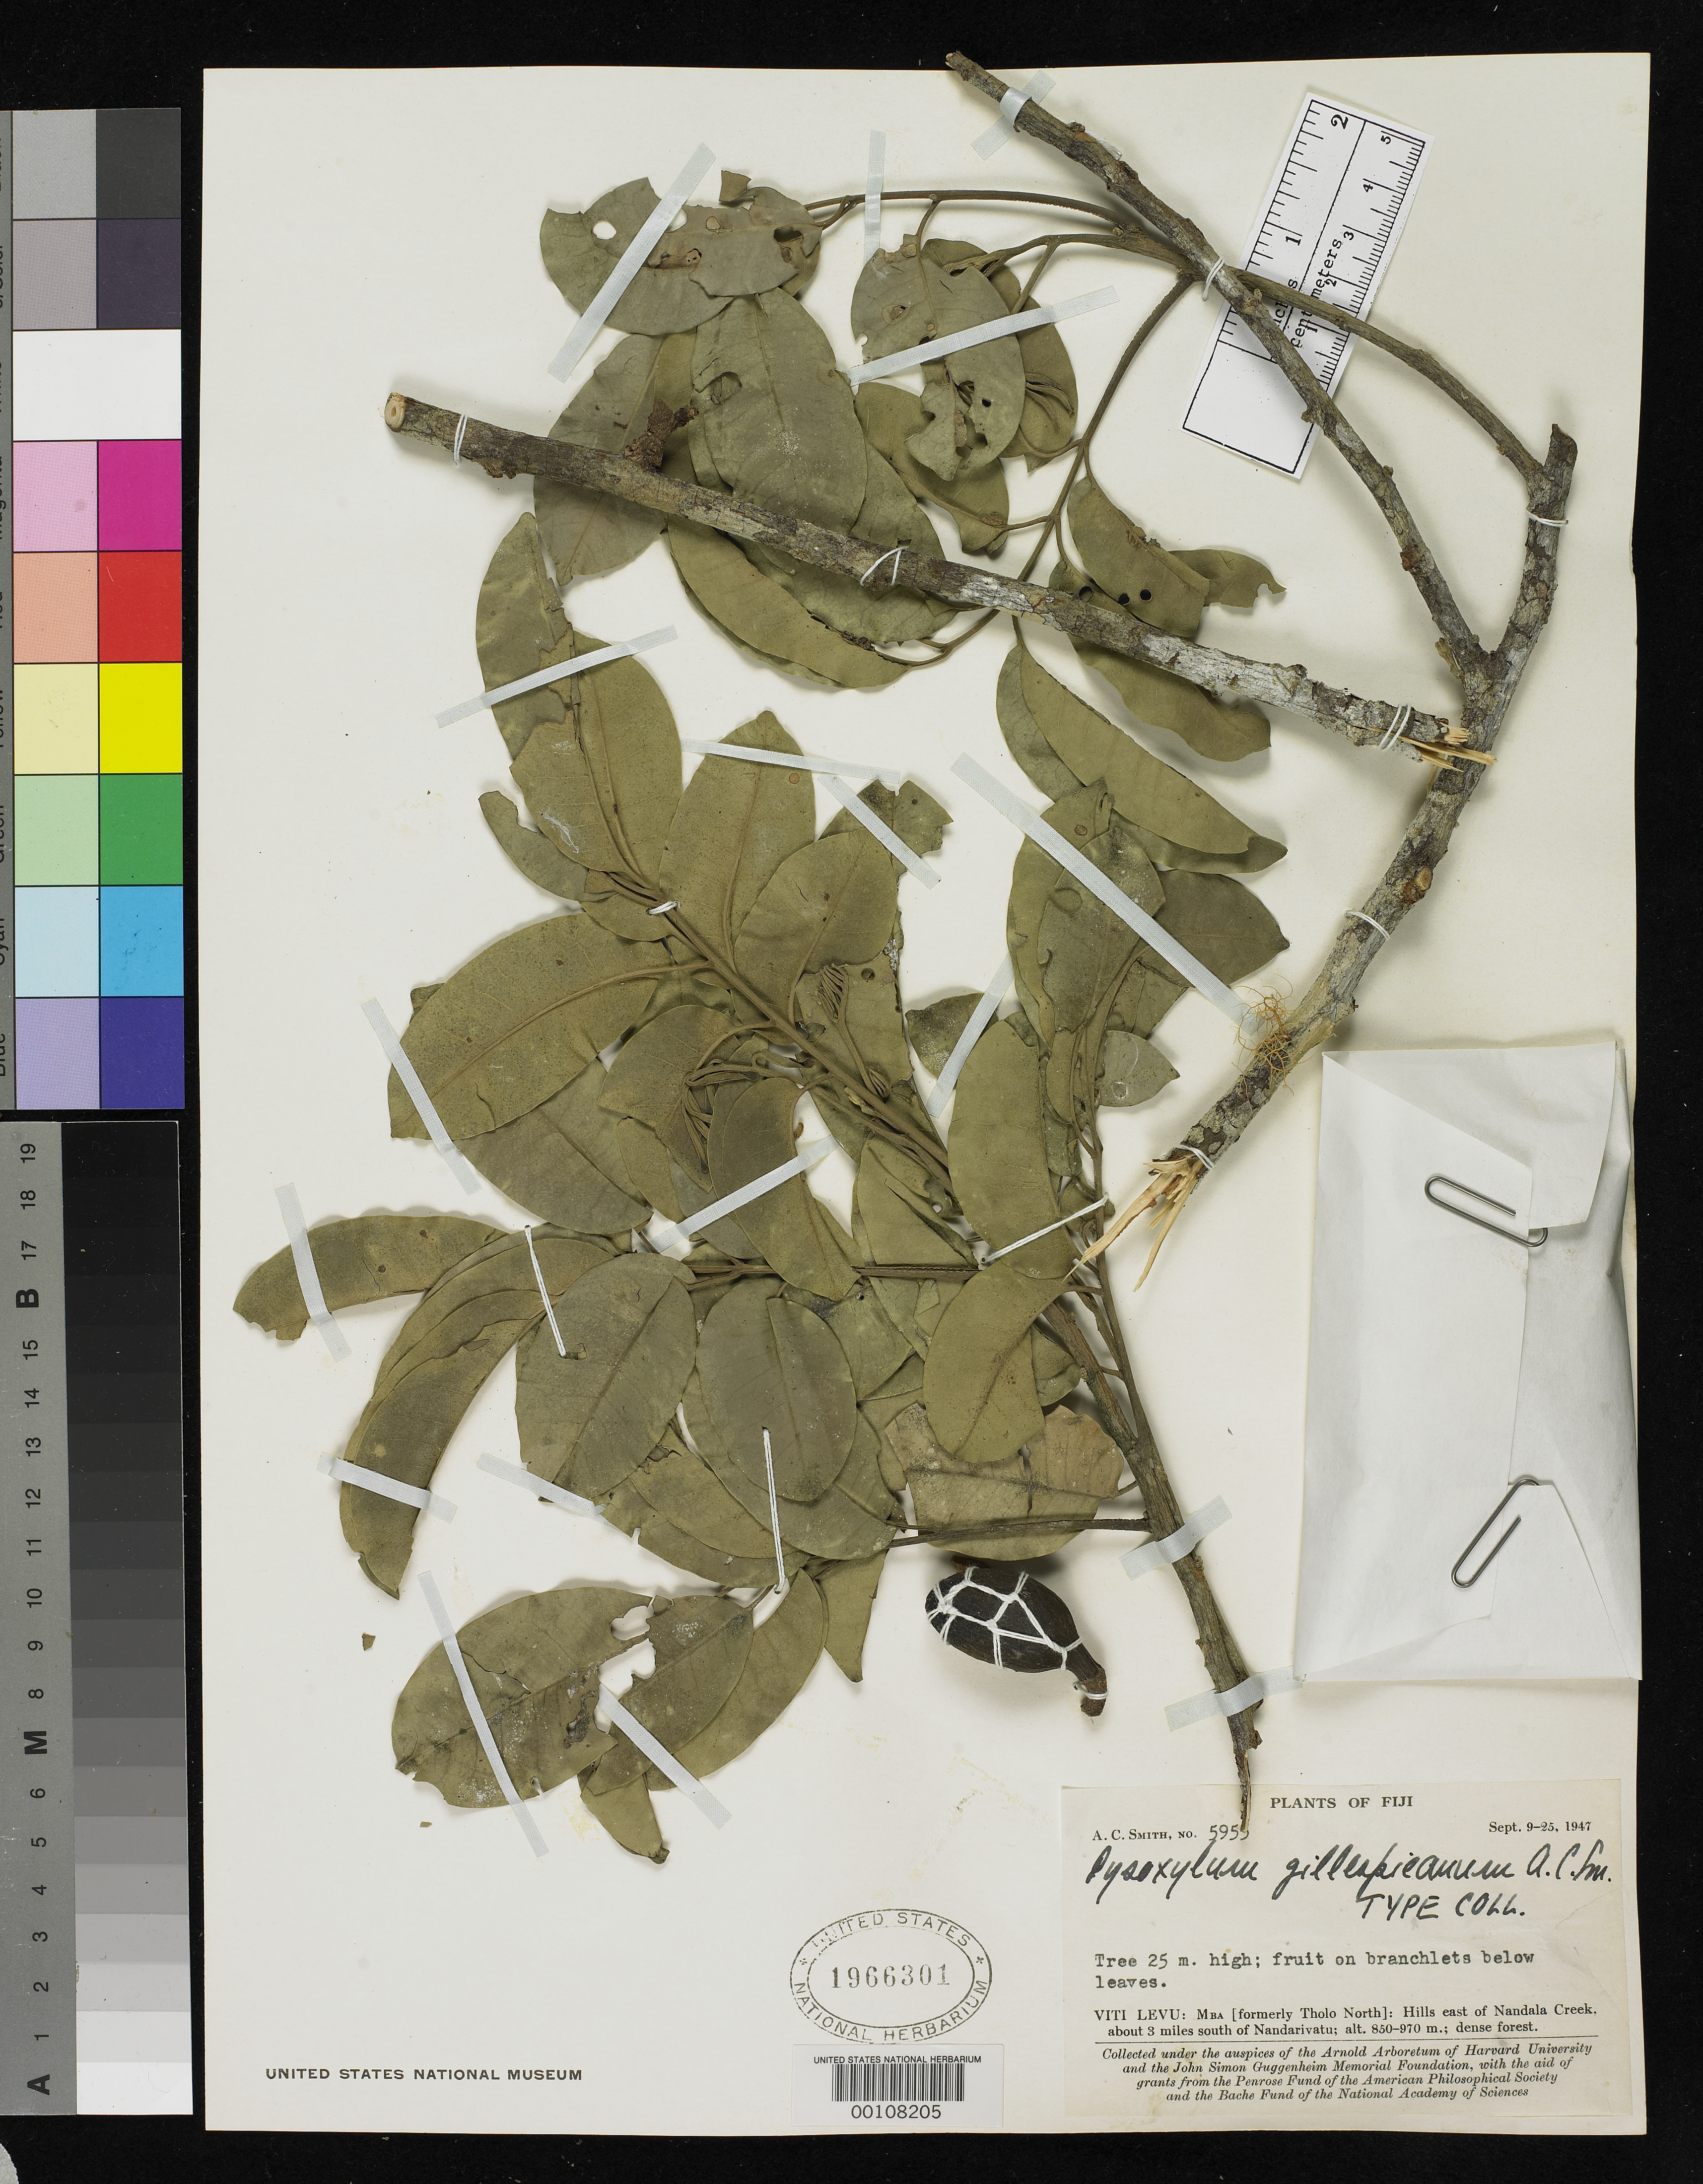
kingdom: Plantae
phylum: Tracheophyta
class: Magnoliopsida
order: Sapindales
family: Meliaceae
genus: Dysoxylum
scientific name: Dysoxylum gillespieanum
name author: A.C. Sm.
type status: Isotype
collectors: A. C. Smith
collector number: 5955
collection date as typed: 09 Sep 1947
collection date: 1947-09-09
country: Fiji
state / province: Mba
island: Viti Levu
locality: E of Nandal Creek, ca. 3 mi S of Nandarivatu. [Viti Levu Group]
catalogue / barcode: US 1966301